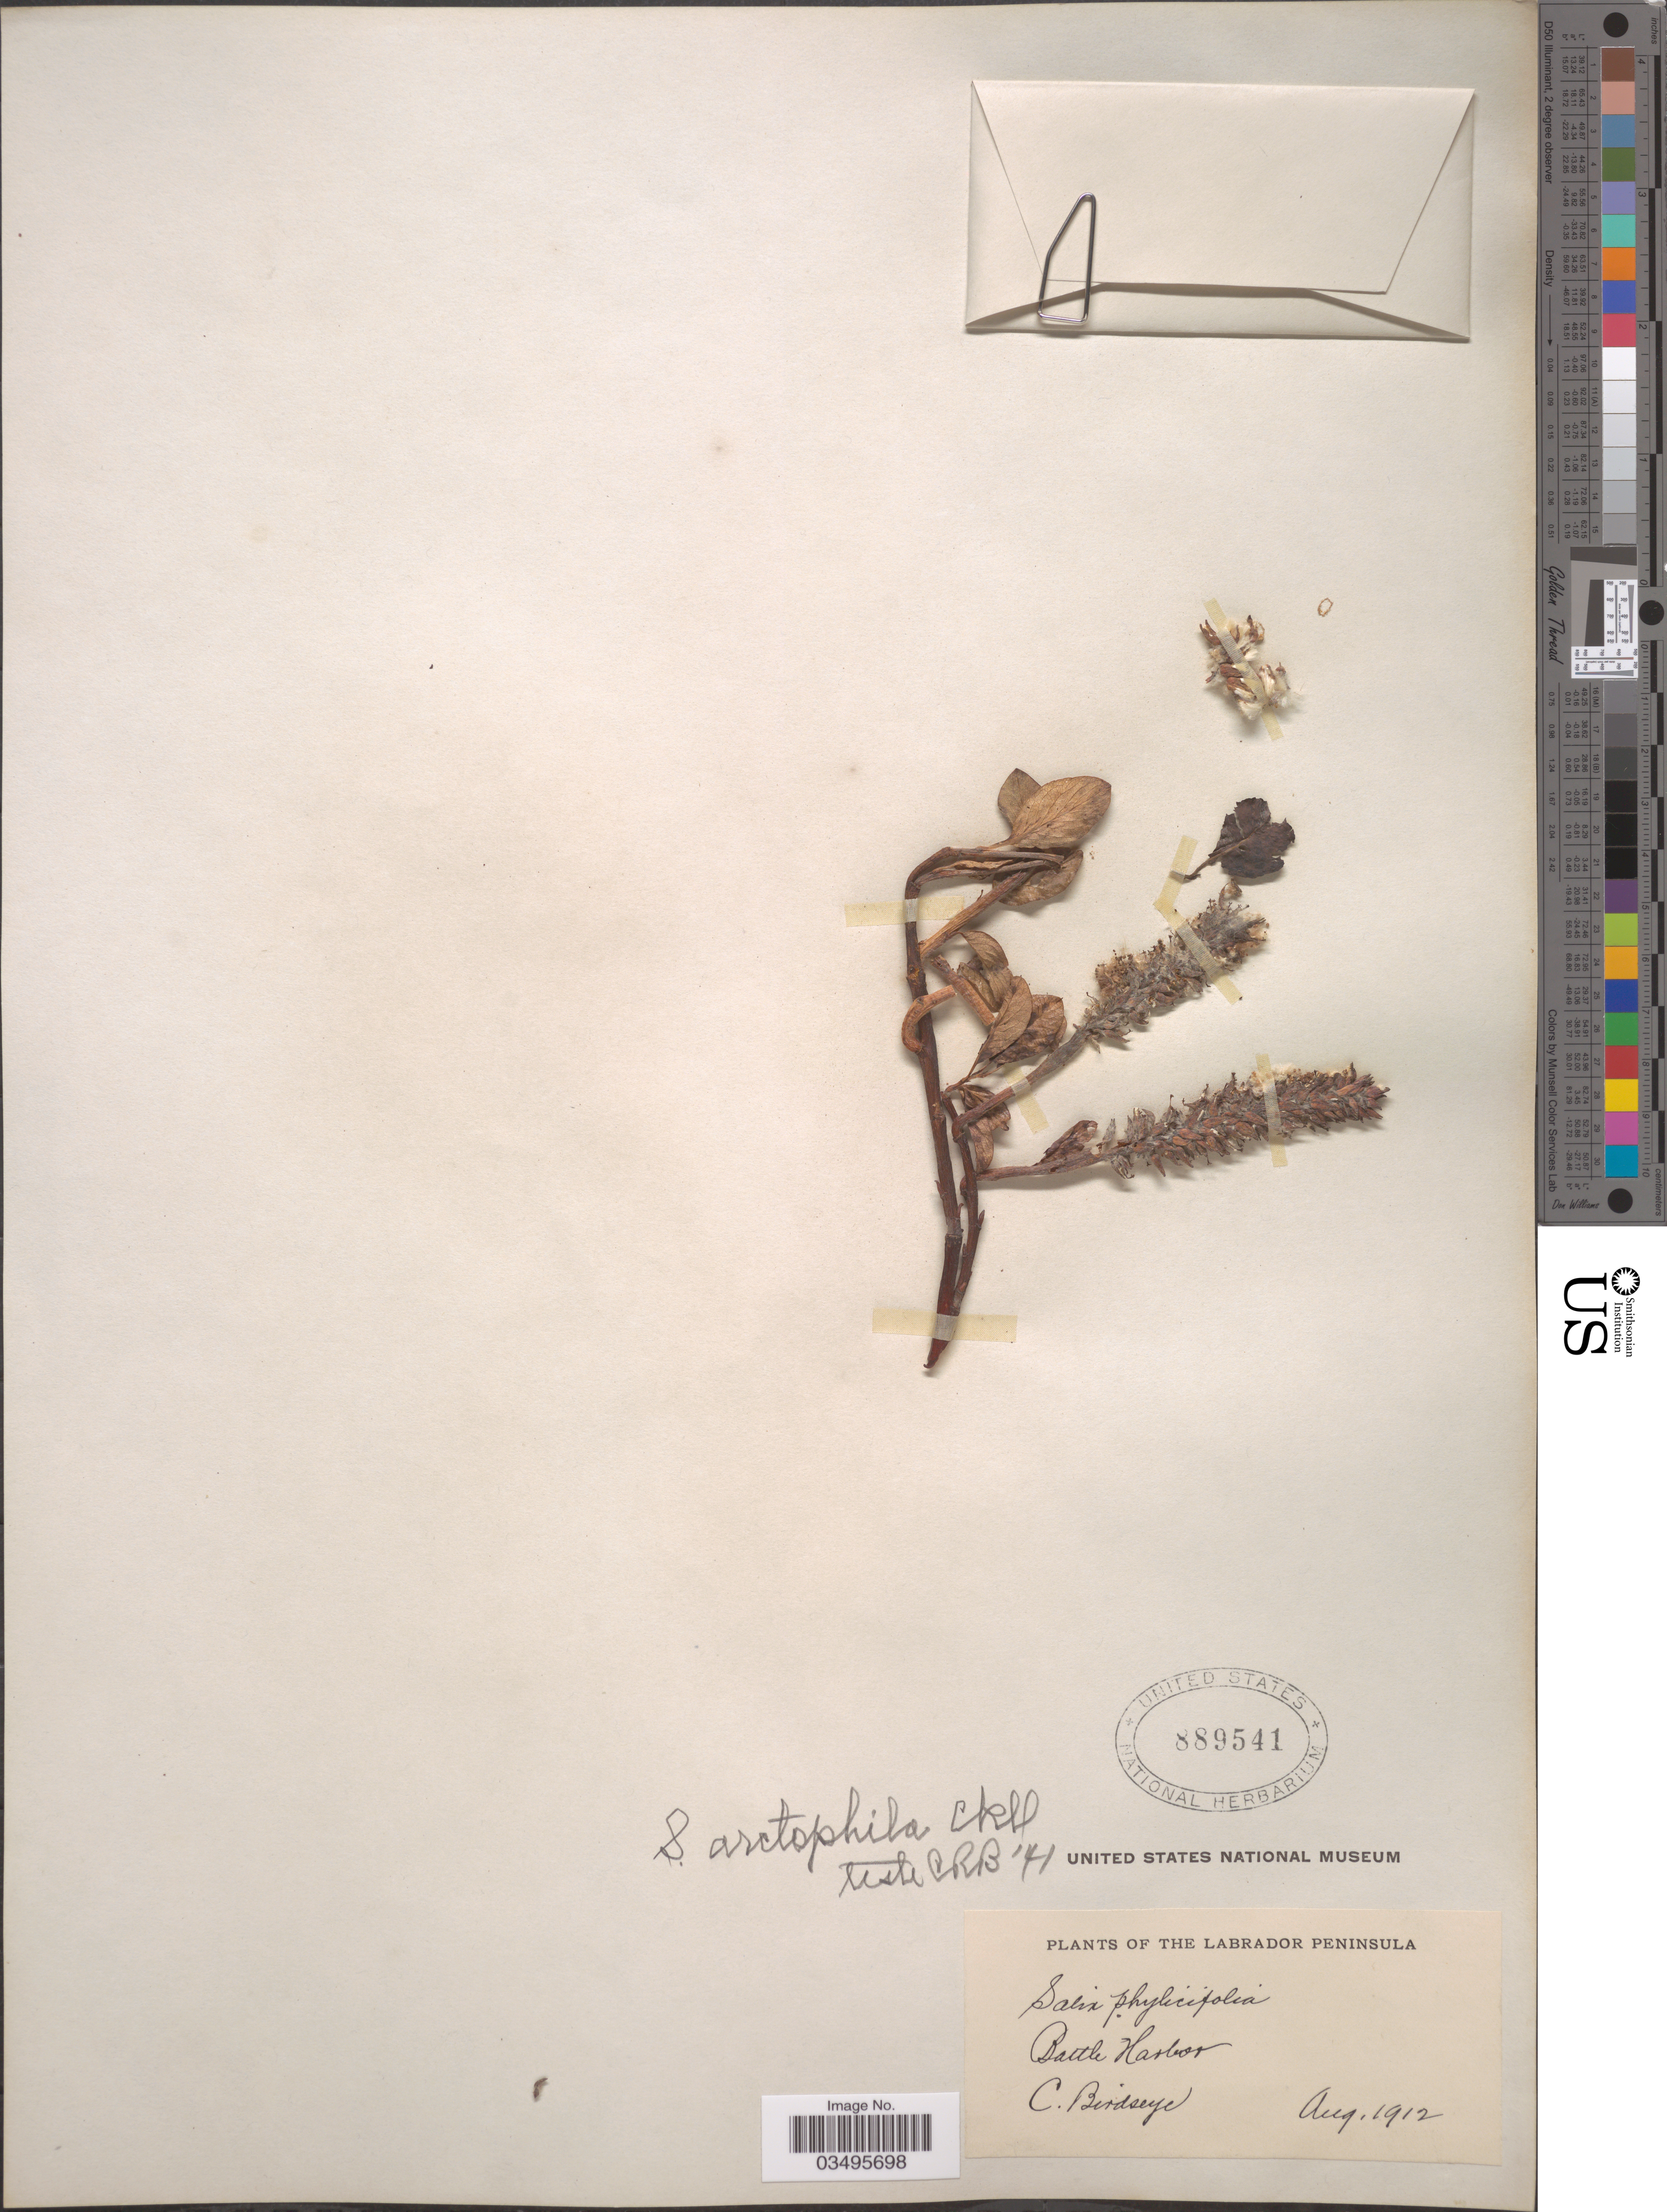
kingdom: Plantae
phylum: Tracheophyta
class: Magnoliopsida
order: Malpighiales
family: Salicaceae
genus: Salix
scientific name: Salix arctophila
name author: Cockerell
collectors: C. Birdseye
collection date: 1912-08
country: Canada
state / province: Newfoundland and Labrador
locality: Labrador Peninsula. Battle Harbor.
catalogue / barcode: US 889541